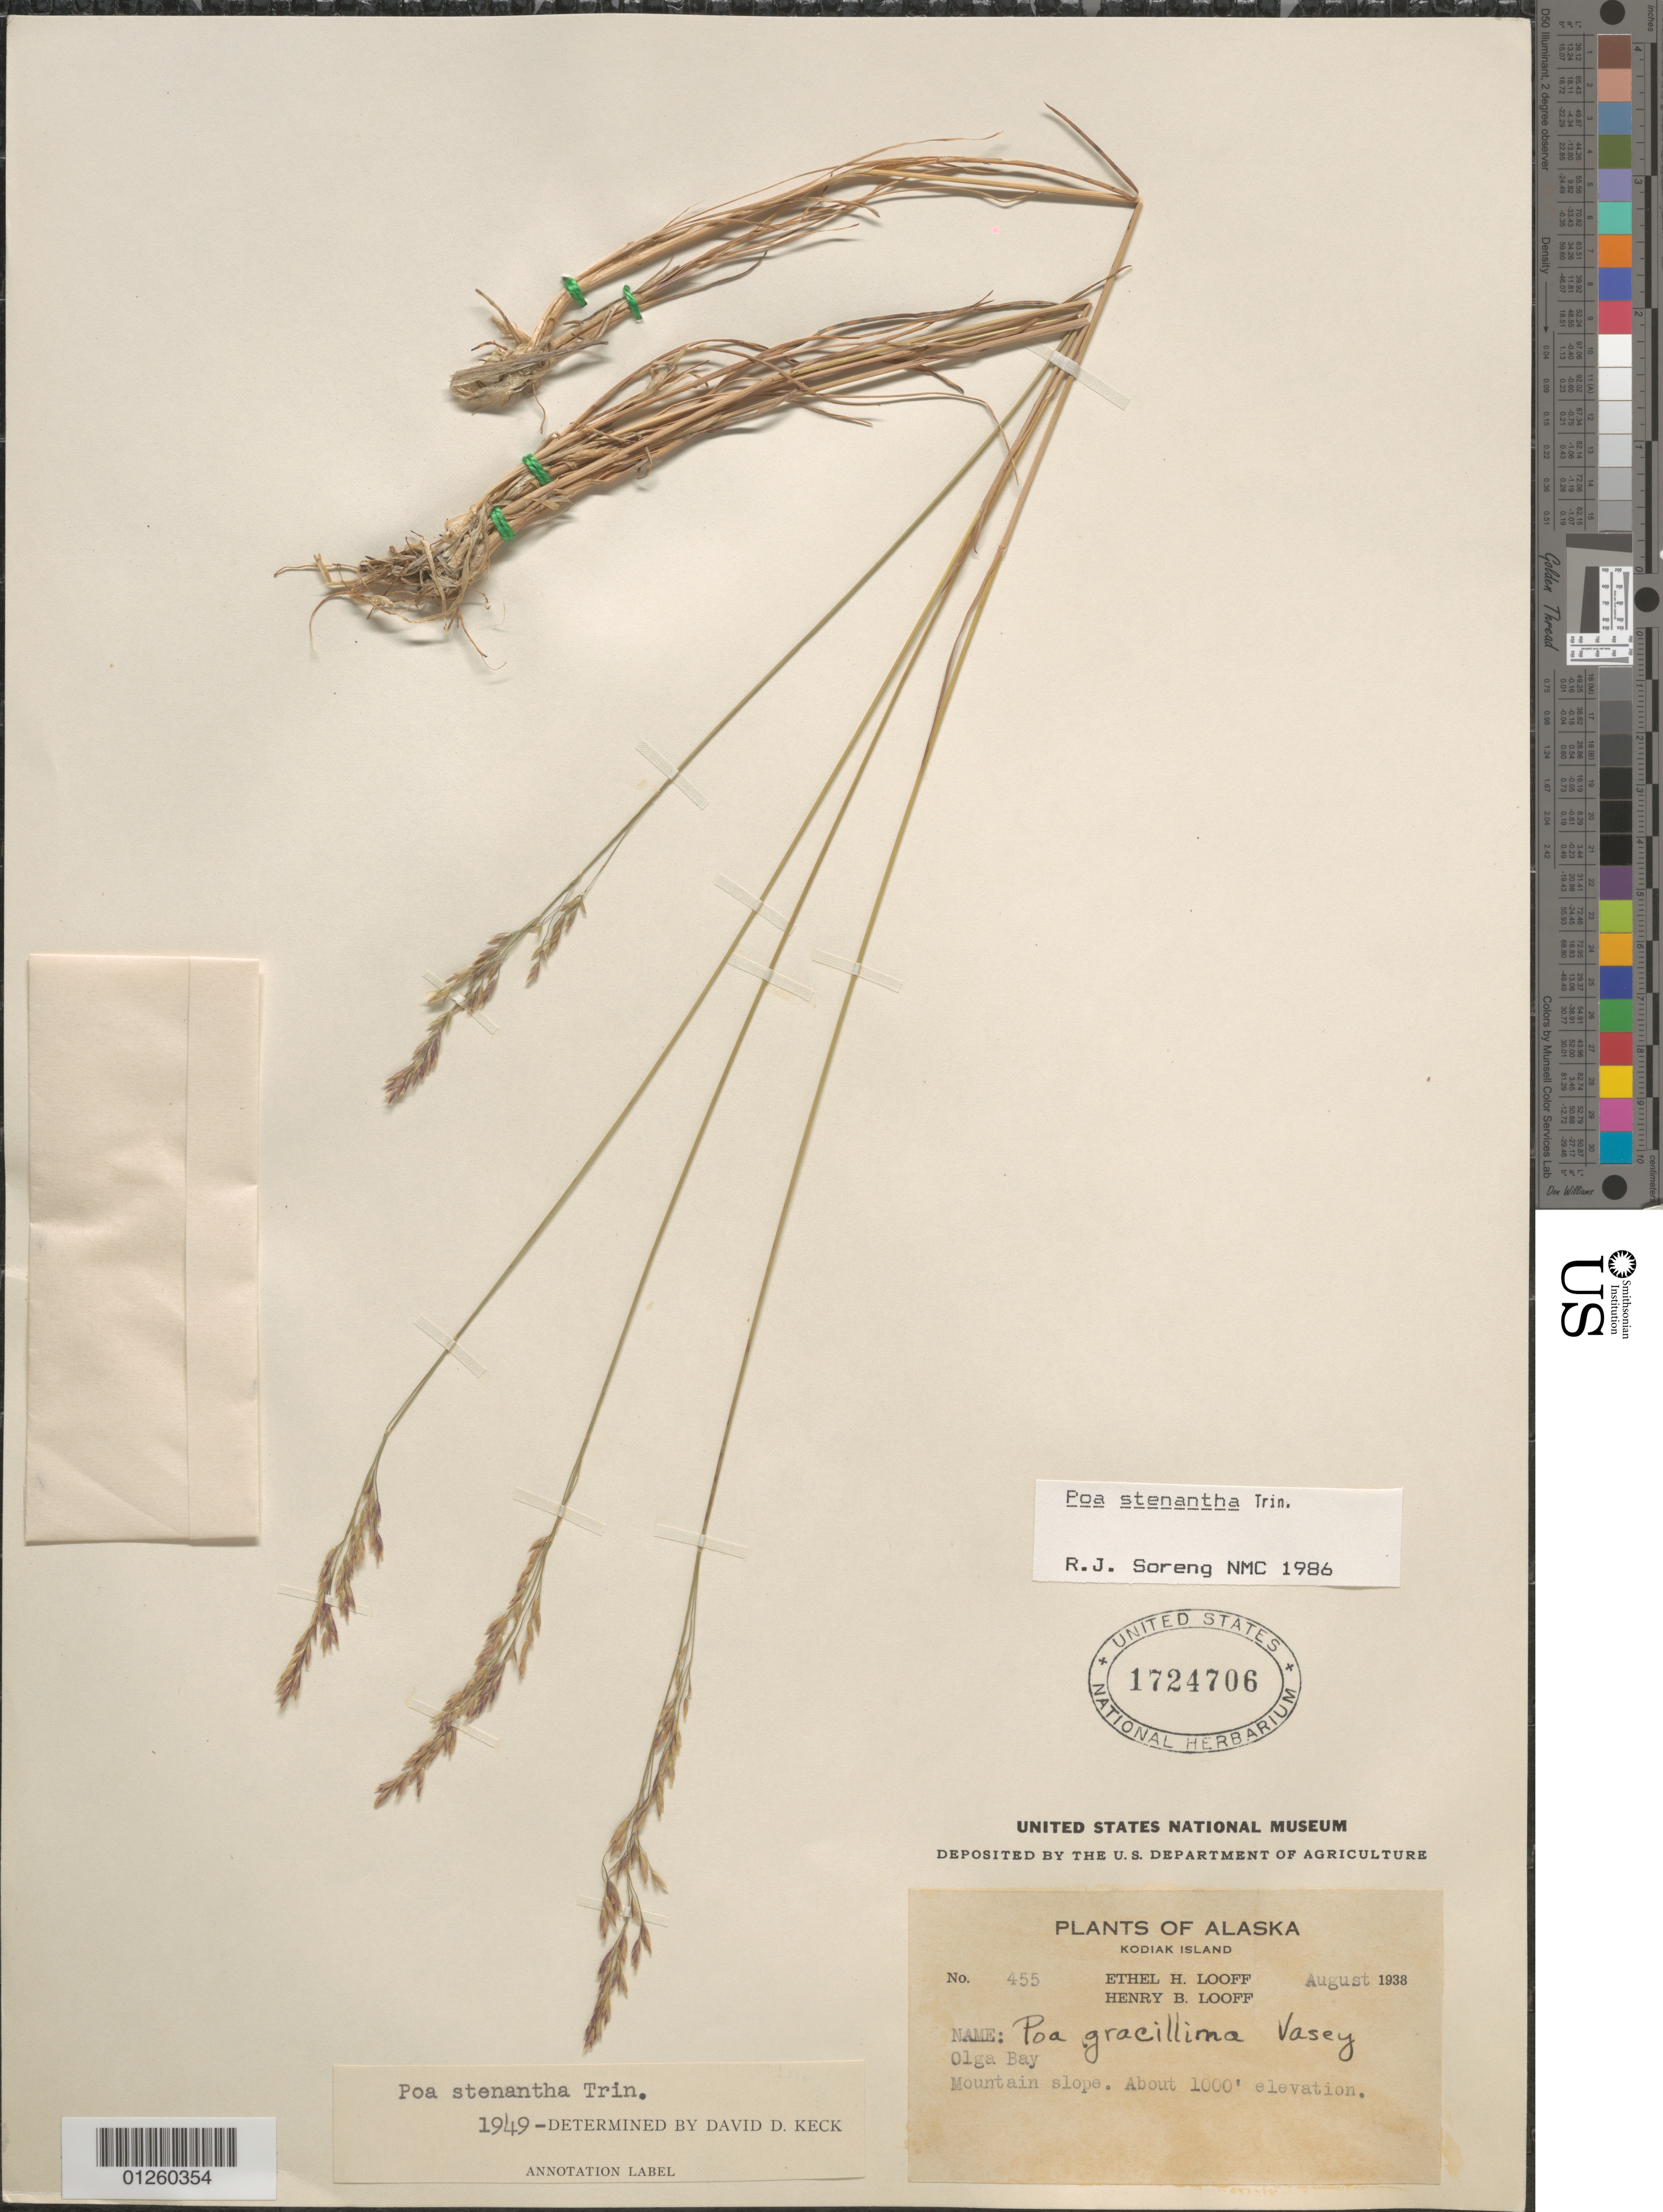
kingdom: Plantae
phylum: Tracheophyta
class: Liliopsida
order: Poales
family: Poaceae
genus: Poa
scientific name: Poa stenantha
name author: Trin.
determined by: Soreng, Robert J., Research Associate (BOT), Smithsonian Institution - National Museum of Natural History (UNITED STATES)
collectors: E. Looff & H. Loof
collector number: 455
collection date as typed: August 1938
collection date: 1938-08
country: United States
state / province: Alaska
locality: Olga Bay.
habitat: Mountain slope.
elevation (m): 305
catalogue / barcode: US 1724706